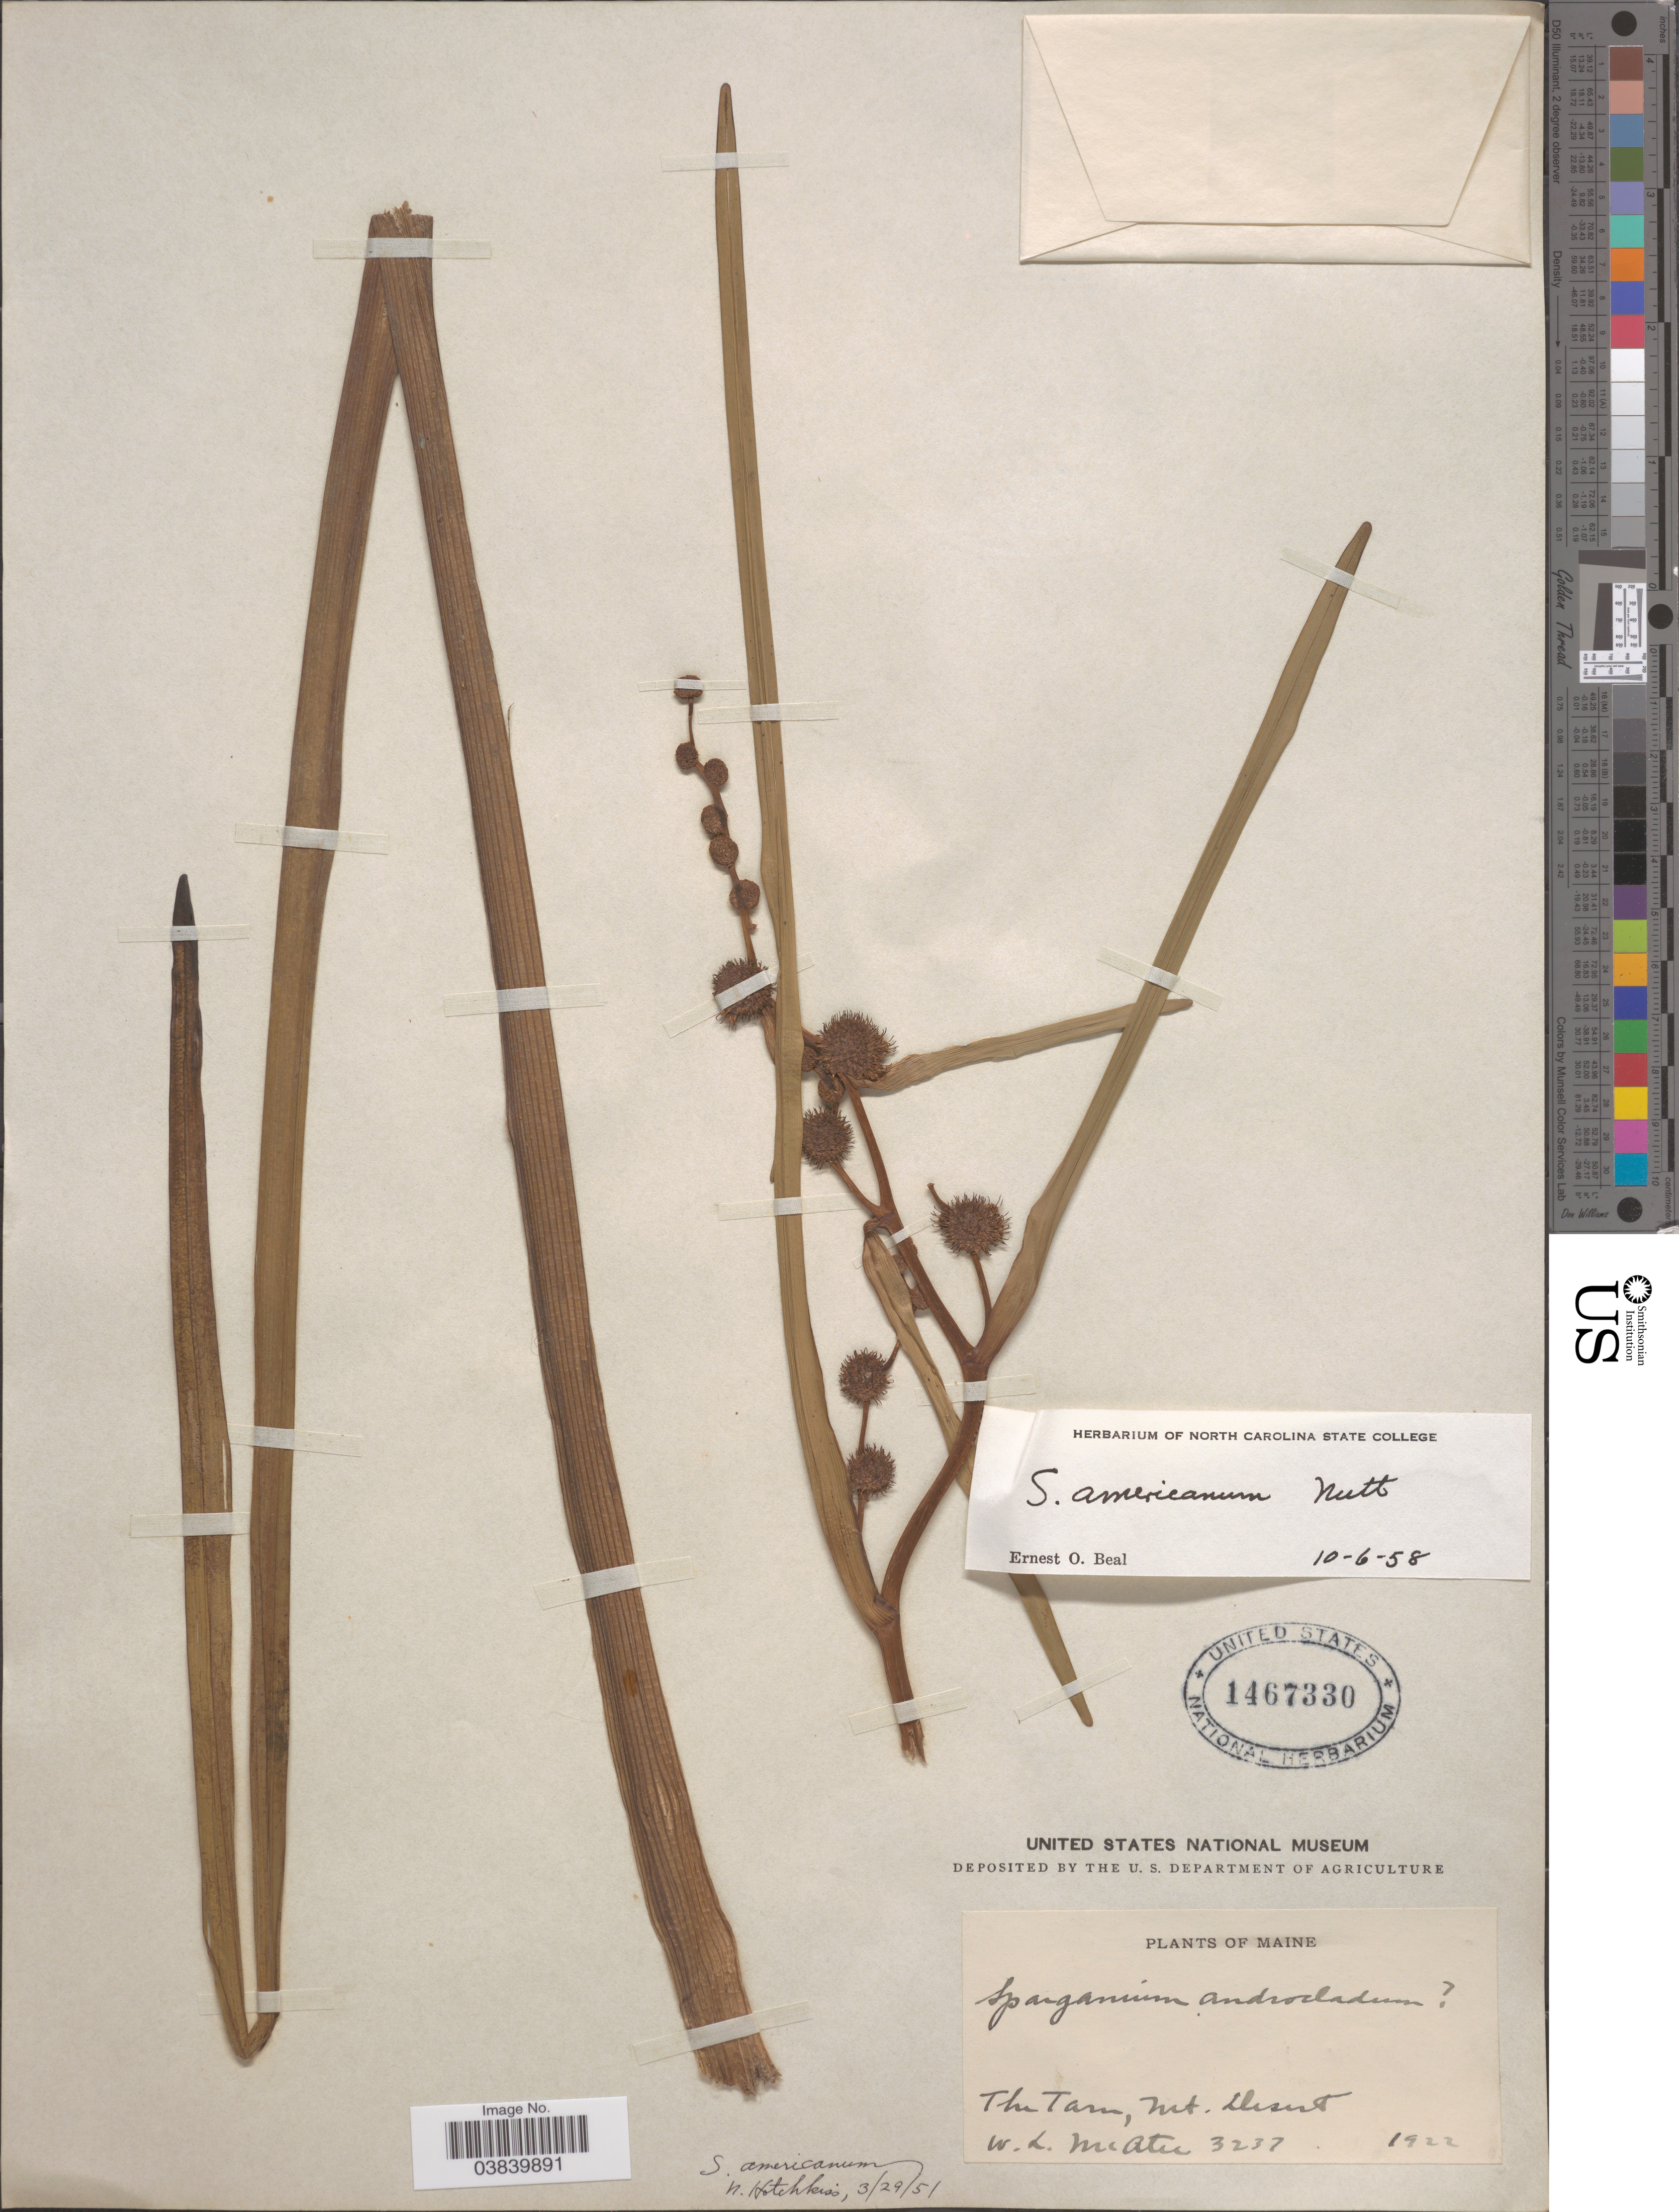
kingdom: Plantae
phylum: Tracheophyta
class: Liliopsida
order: Poales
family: Typhaceae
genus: Sparganium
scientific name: Sparganium americanum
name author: Nutt.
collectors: W. McAtee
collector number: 3237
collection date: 1922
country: United States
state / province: Maine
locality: The Tarn, Mt. Desert.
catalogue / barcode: US 1467330